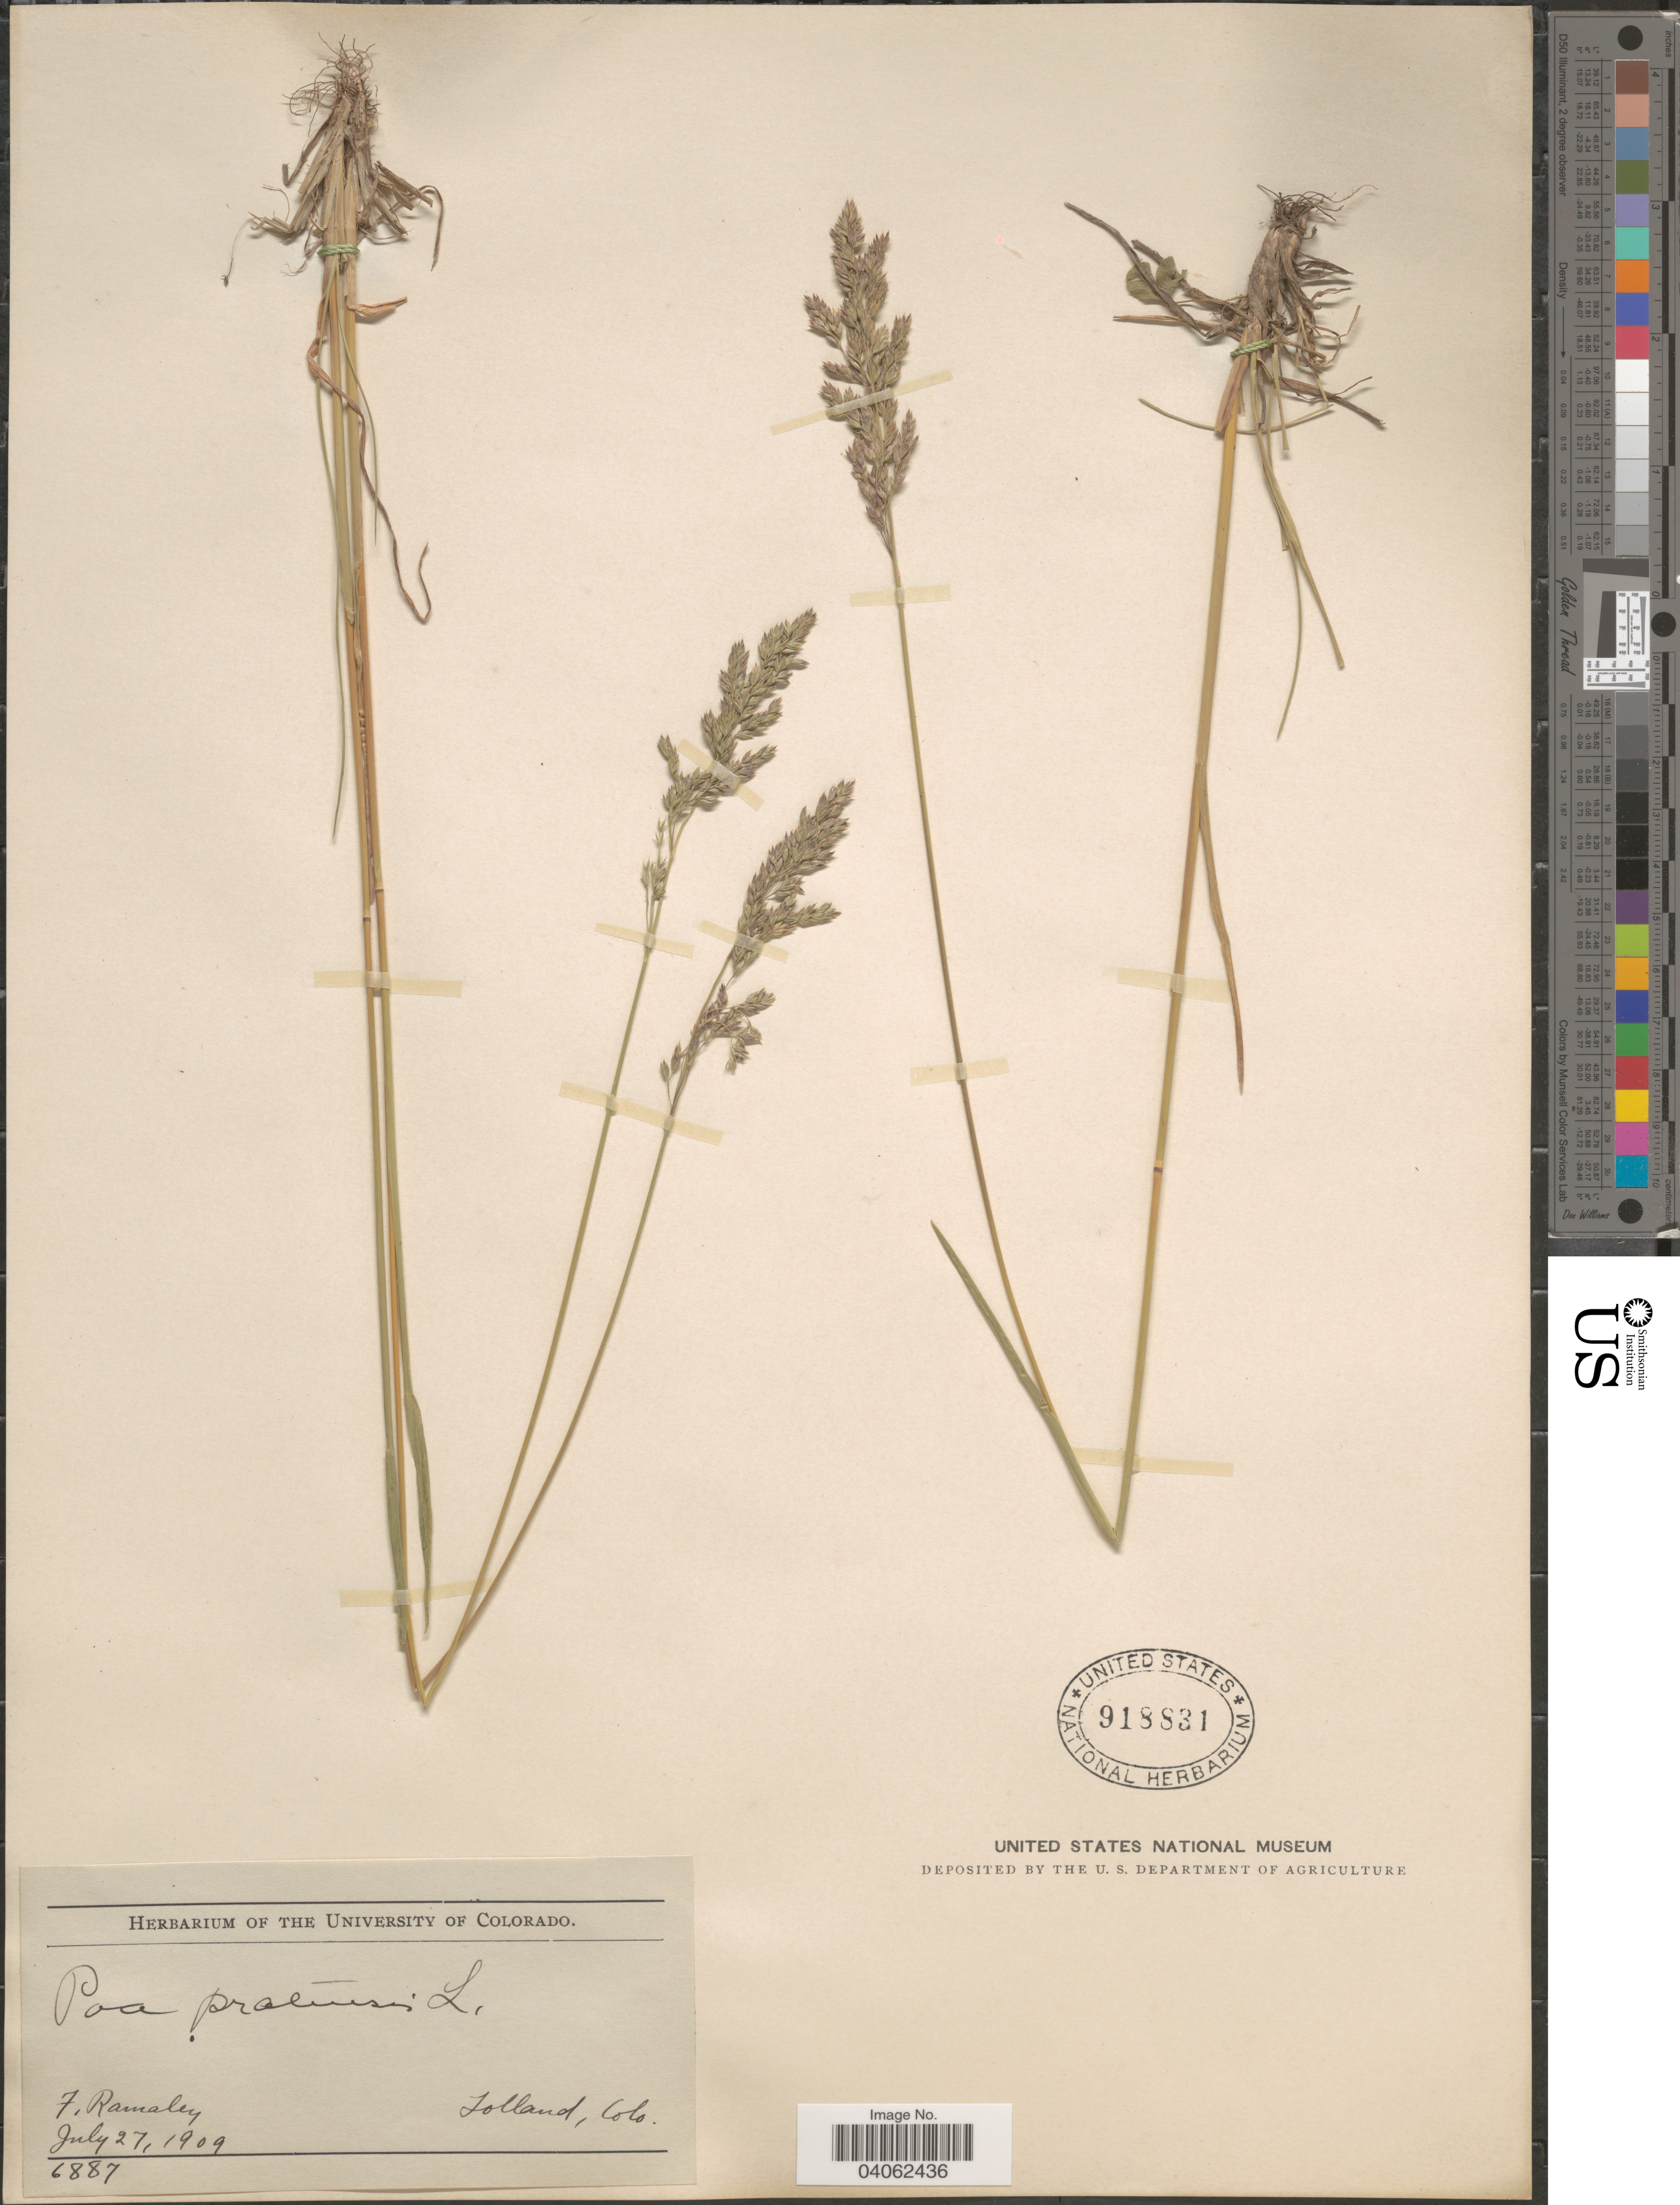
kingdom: Plantae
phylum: Tracheophyta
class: Liliopsida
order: Poales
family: Poaceae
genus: Poa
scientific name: Poa pratensis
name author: L.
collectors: F. Ramaley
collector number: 6887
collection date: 1909-07-27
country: United States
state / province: Colorado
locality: Tolland.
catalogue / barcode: US 918831